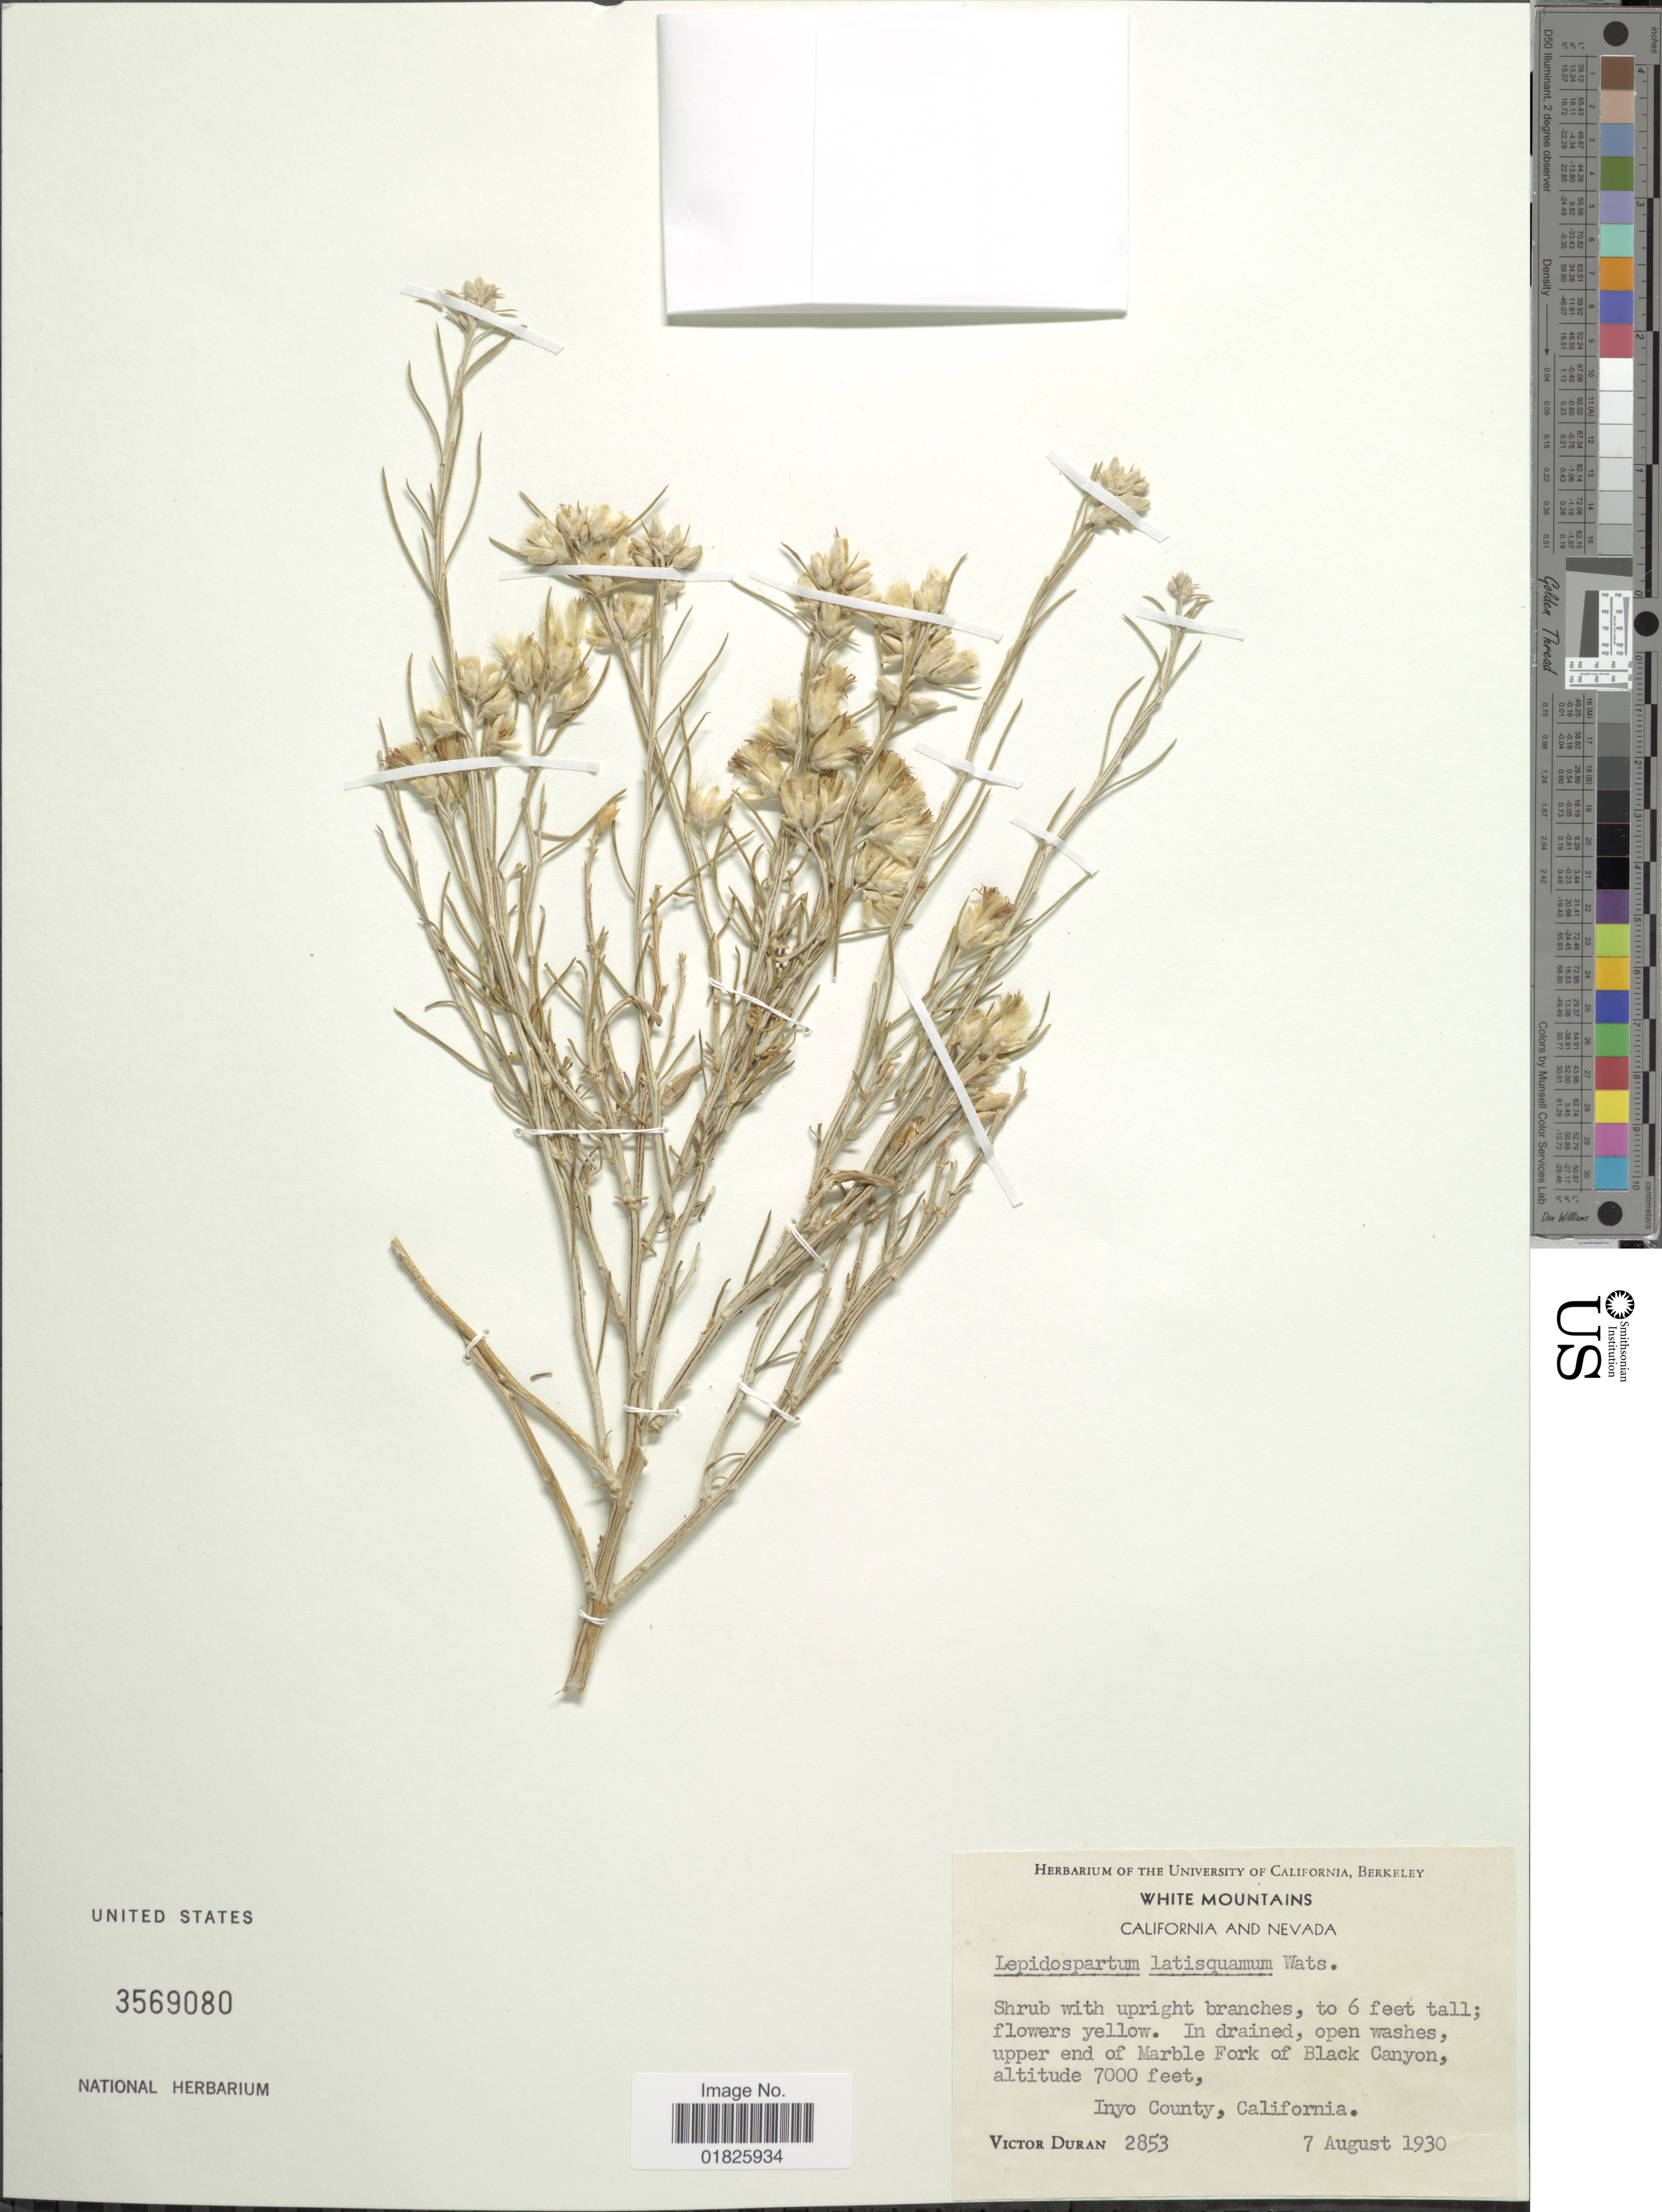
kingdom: Plantae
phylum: Tracheophyta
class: Magnoliopsida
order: Asterales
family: Asteraceae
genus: Lepidospartum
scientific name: Lepidospartum latisquamum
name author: S. Watson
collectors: V. Duran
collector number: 2853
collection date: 1930-08-07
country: United States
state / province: California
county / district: Inyo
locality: White Mountains, upper end of Marble Fork of Black Canyon, Inyo County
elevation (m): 2134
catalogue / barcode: US 3569080